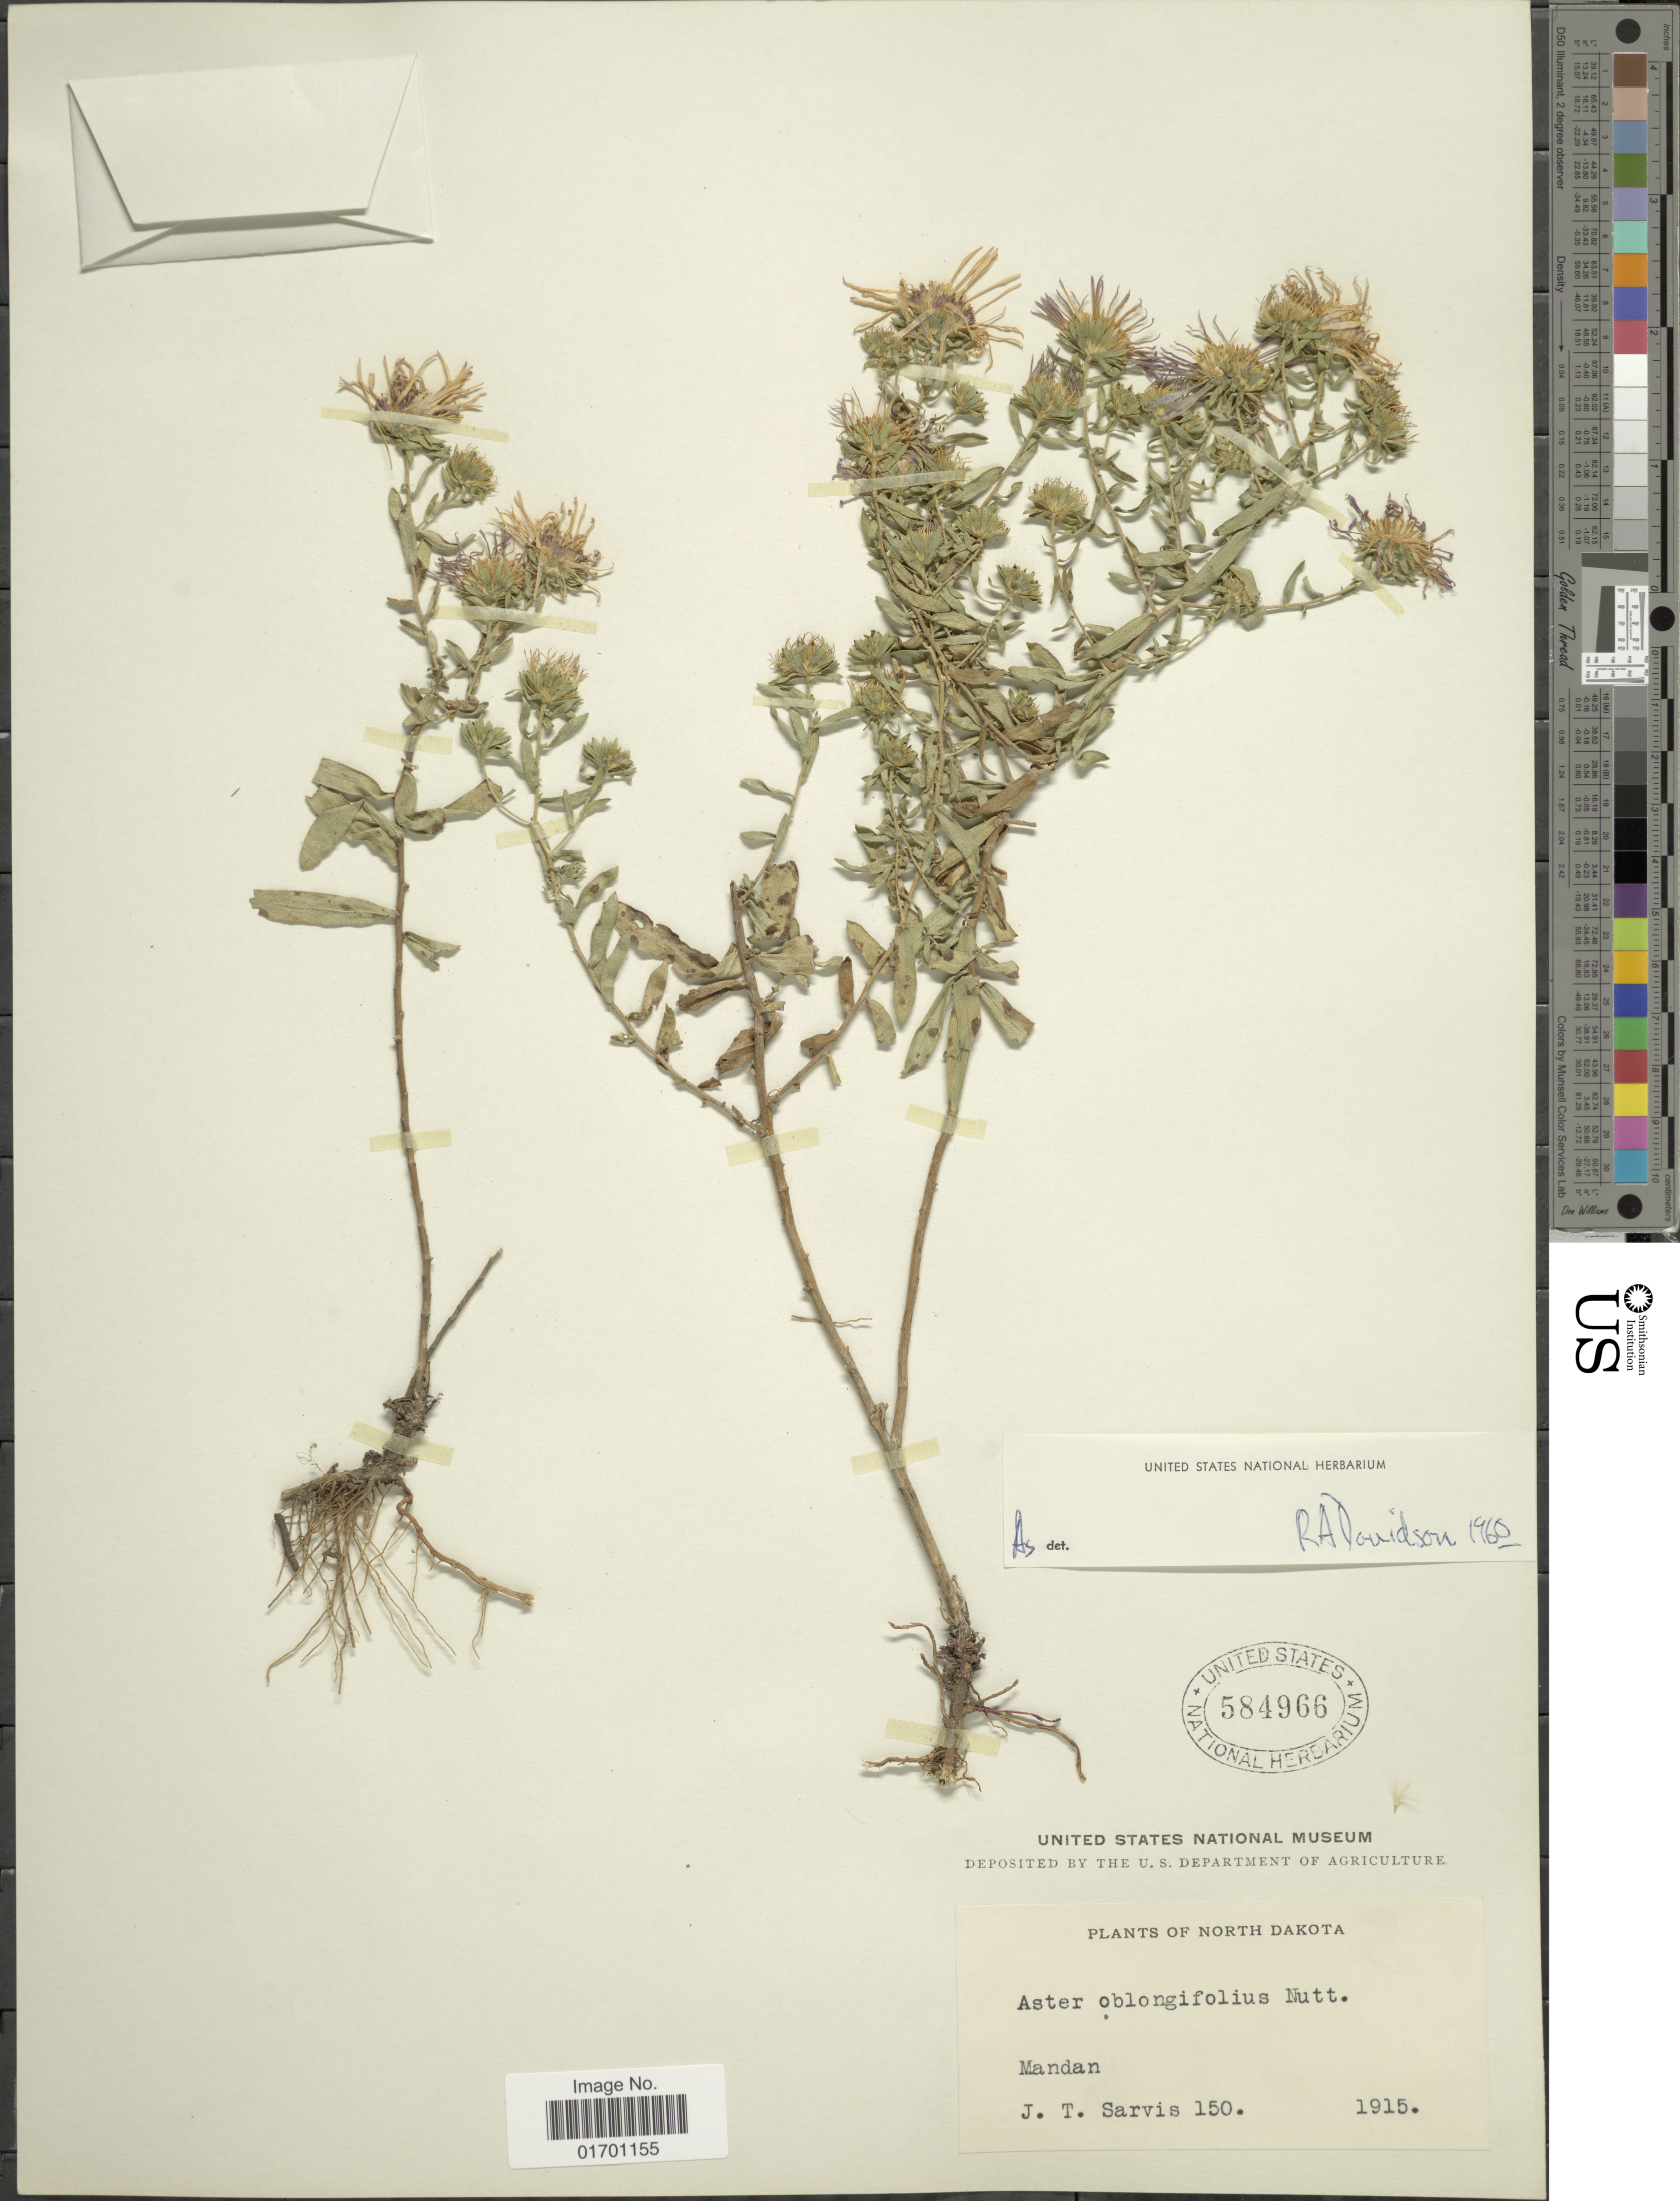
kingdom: Plantae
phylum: Tracheophyta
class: Magnoliopsida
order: Asterales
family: Asteraceae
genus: Symphyotrichum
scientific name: Symphyotrichum oblongifolium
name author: (Nutt.) G.L. Nesom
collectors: J. Sarvis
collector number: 150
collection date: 1915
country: United States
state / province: North Dakota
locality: Mandan.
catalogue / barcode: US 584966